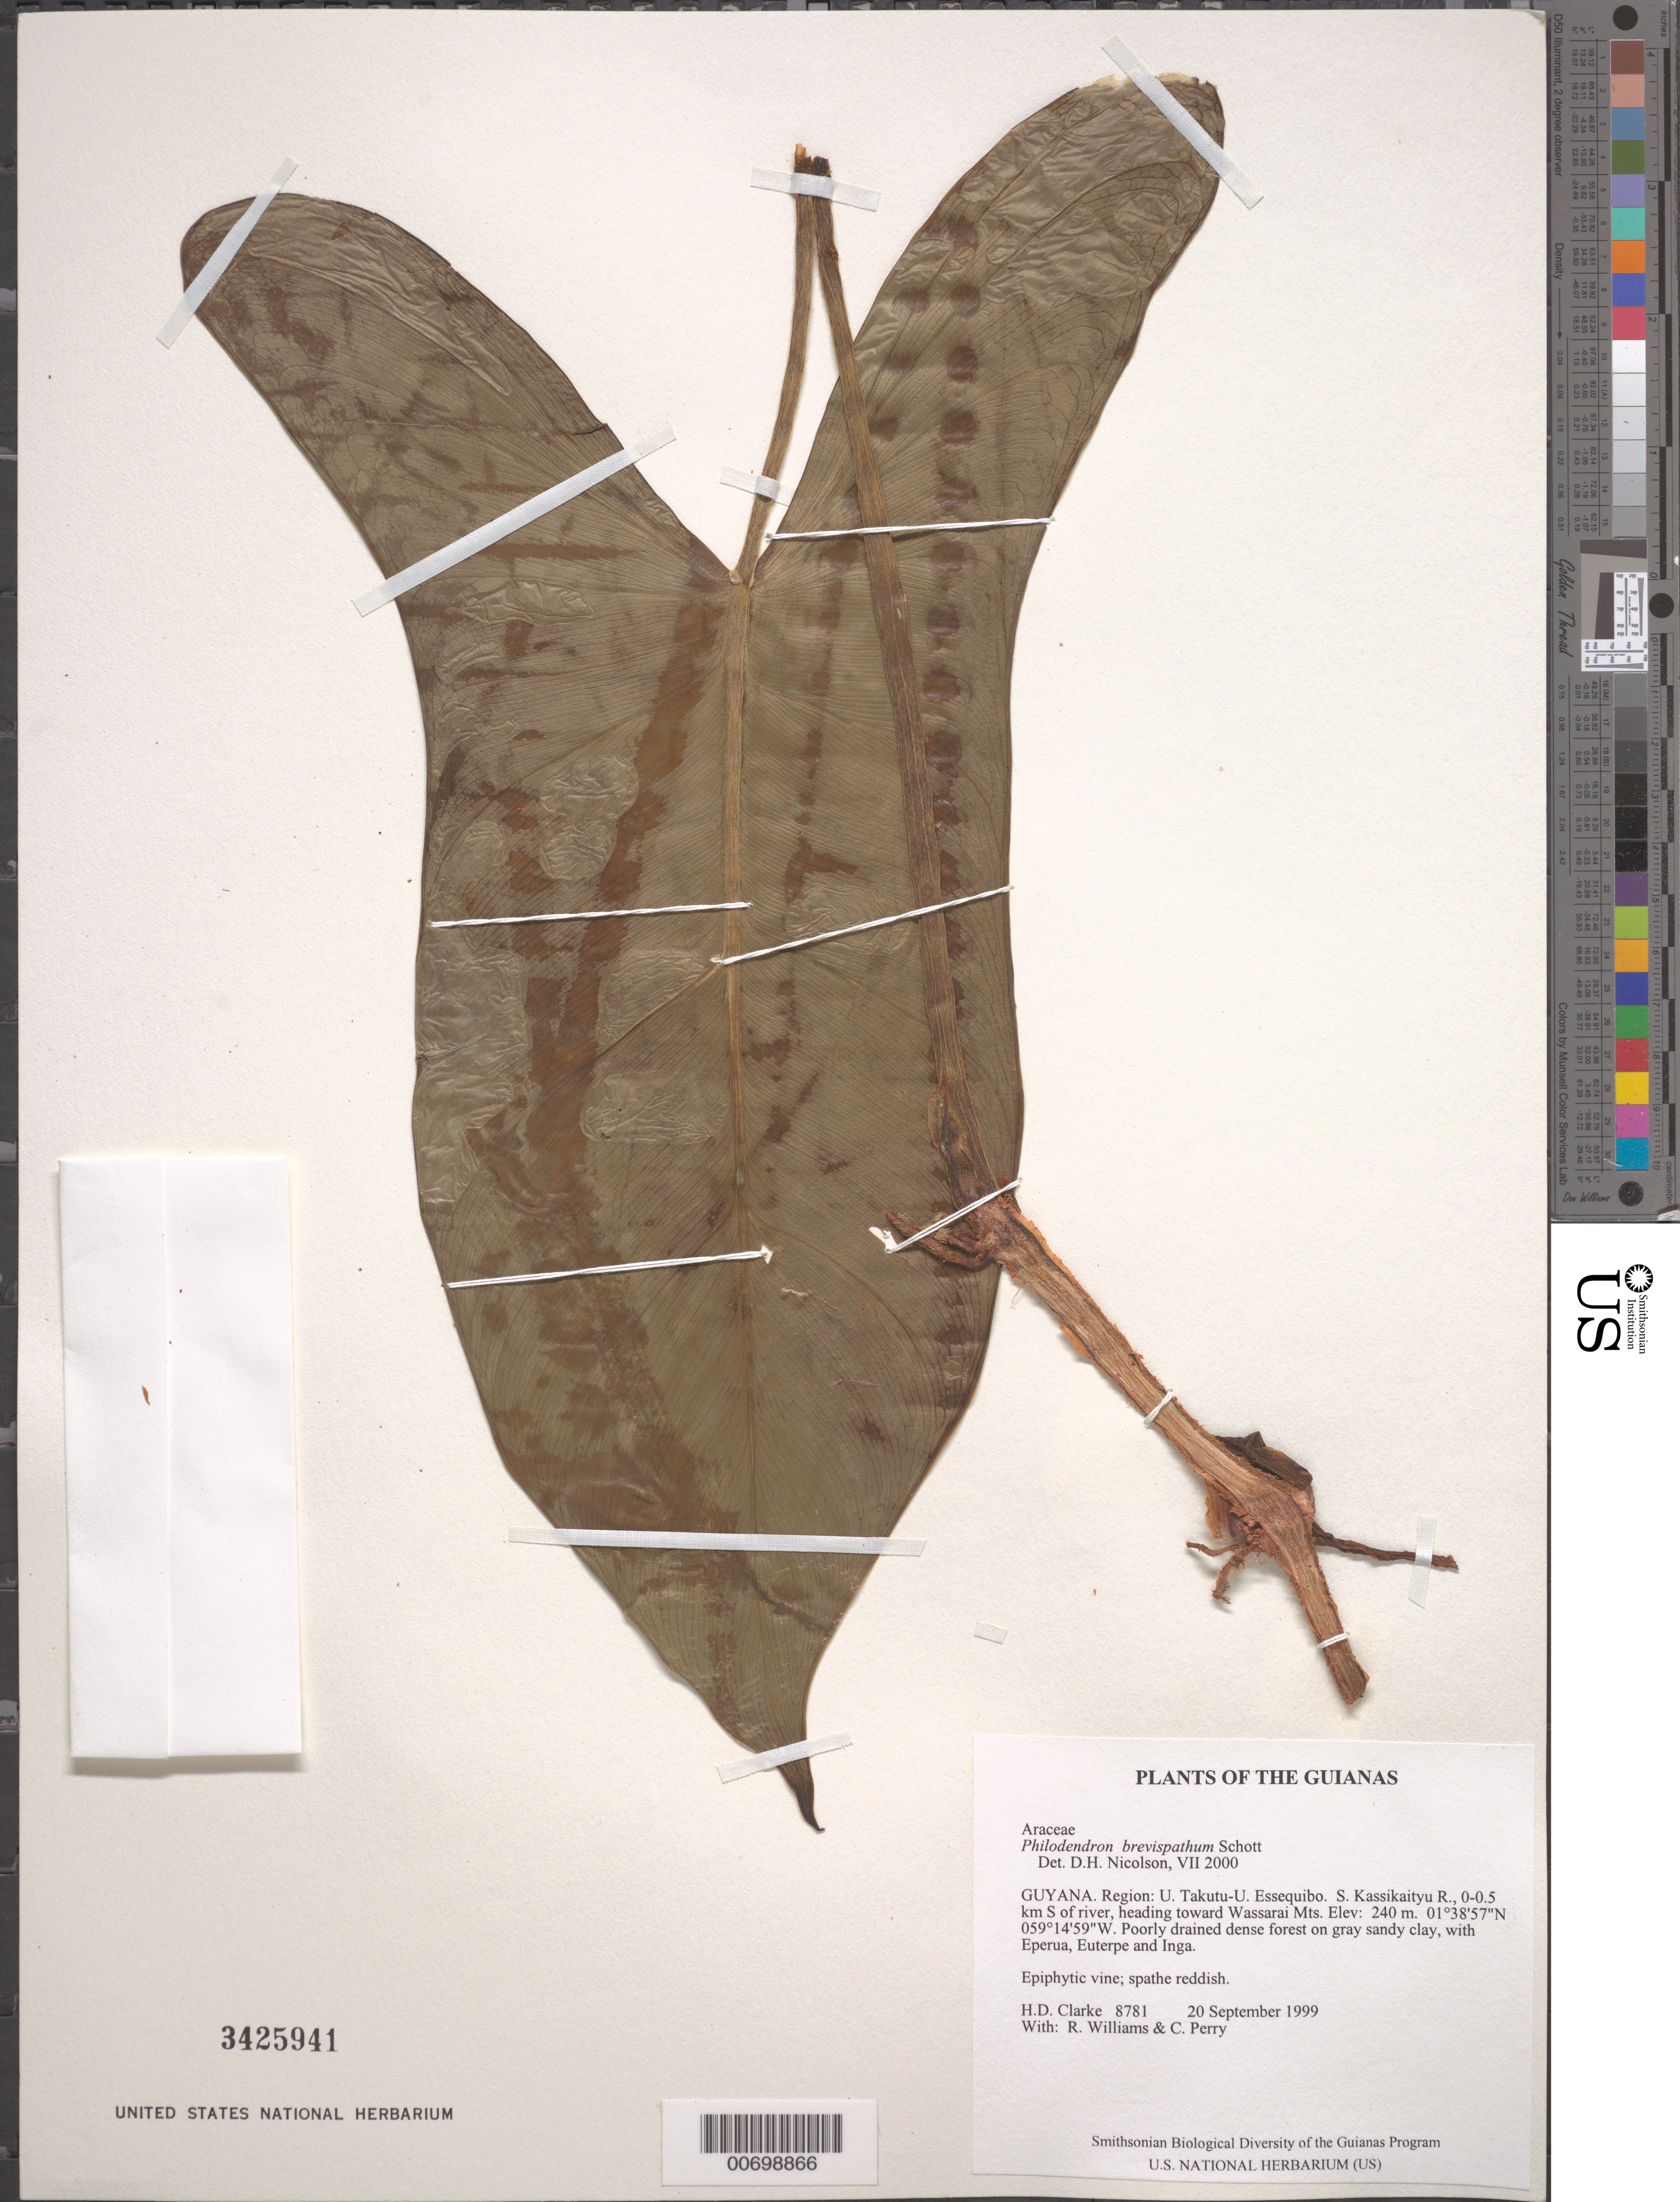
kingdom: Plantae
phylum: Tracheophyta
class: Liliopsida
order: Alismatales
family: Araceae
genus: Philodendron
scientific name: Philodendron brevispathum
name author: Schott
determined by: Nicolson, Dan H.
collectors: H. D. Clarke, R. Williams & C. Perry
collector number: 8781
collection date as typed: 20 September 1999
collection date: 1999-09-20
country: Guyana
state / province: U. Takutu-U. Essequibo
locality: S. Kassikaityu R., 0-0.5 km S of river, heading toward Wassarai Mts.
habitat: Poorly drained dense forest on gray sandy clay, with Eperua, Euterpe and Inga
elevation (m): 240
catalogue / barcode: US 3425941